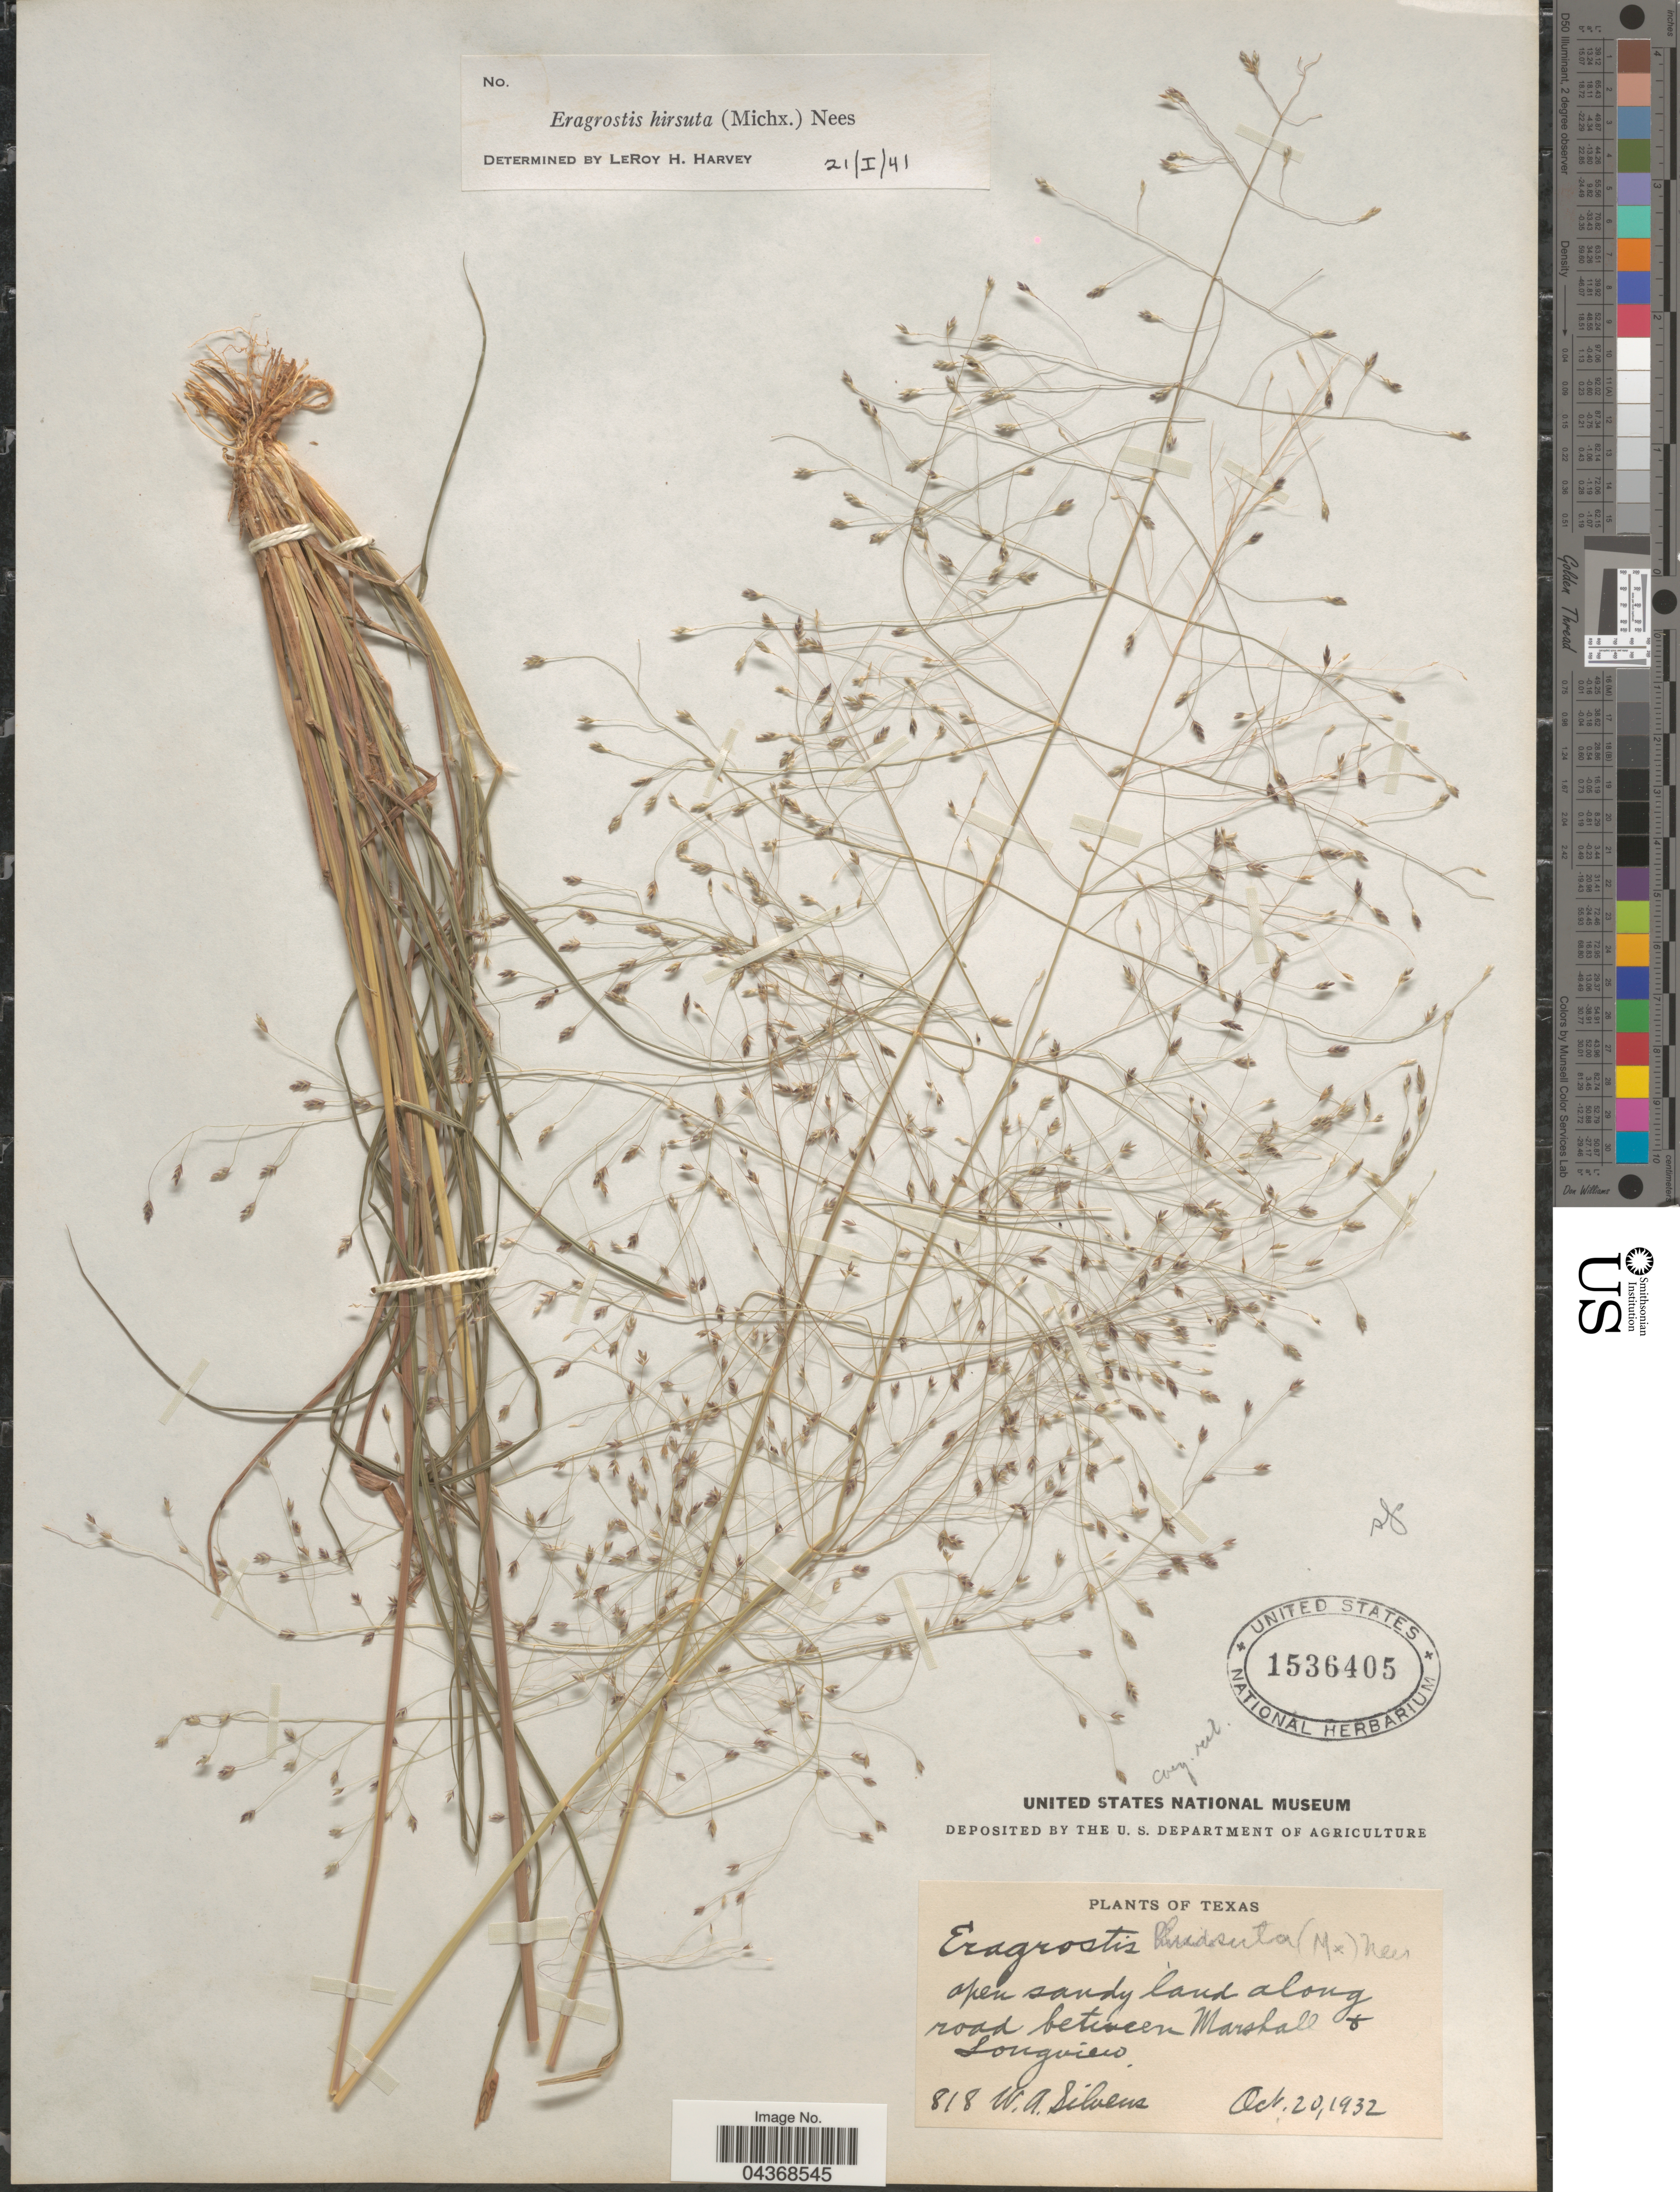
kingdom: Plantae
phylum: Tracheophyta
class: Liliopsida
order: Poales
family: Poaceae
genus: Eragrostis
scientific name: Eragrostis hirsuta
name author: (Michx.) Nees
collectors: W. Silveus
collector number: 818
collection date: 1932-10-20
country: United States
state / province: Texas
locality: Along road between Marshall & Longview.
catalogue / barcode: US 1536405